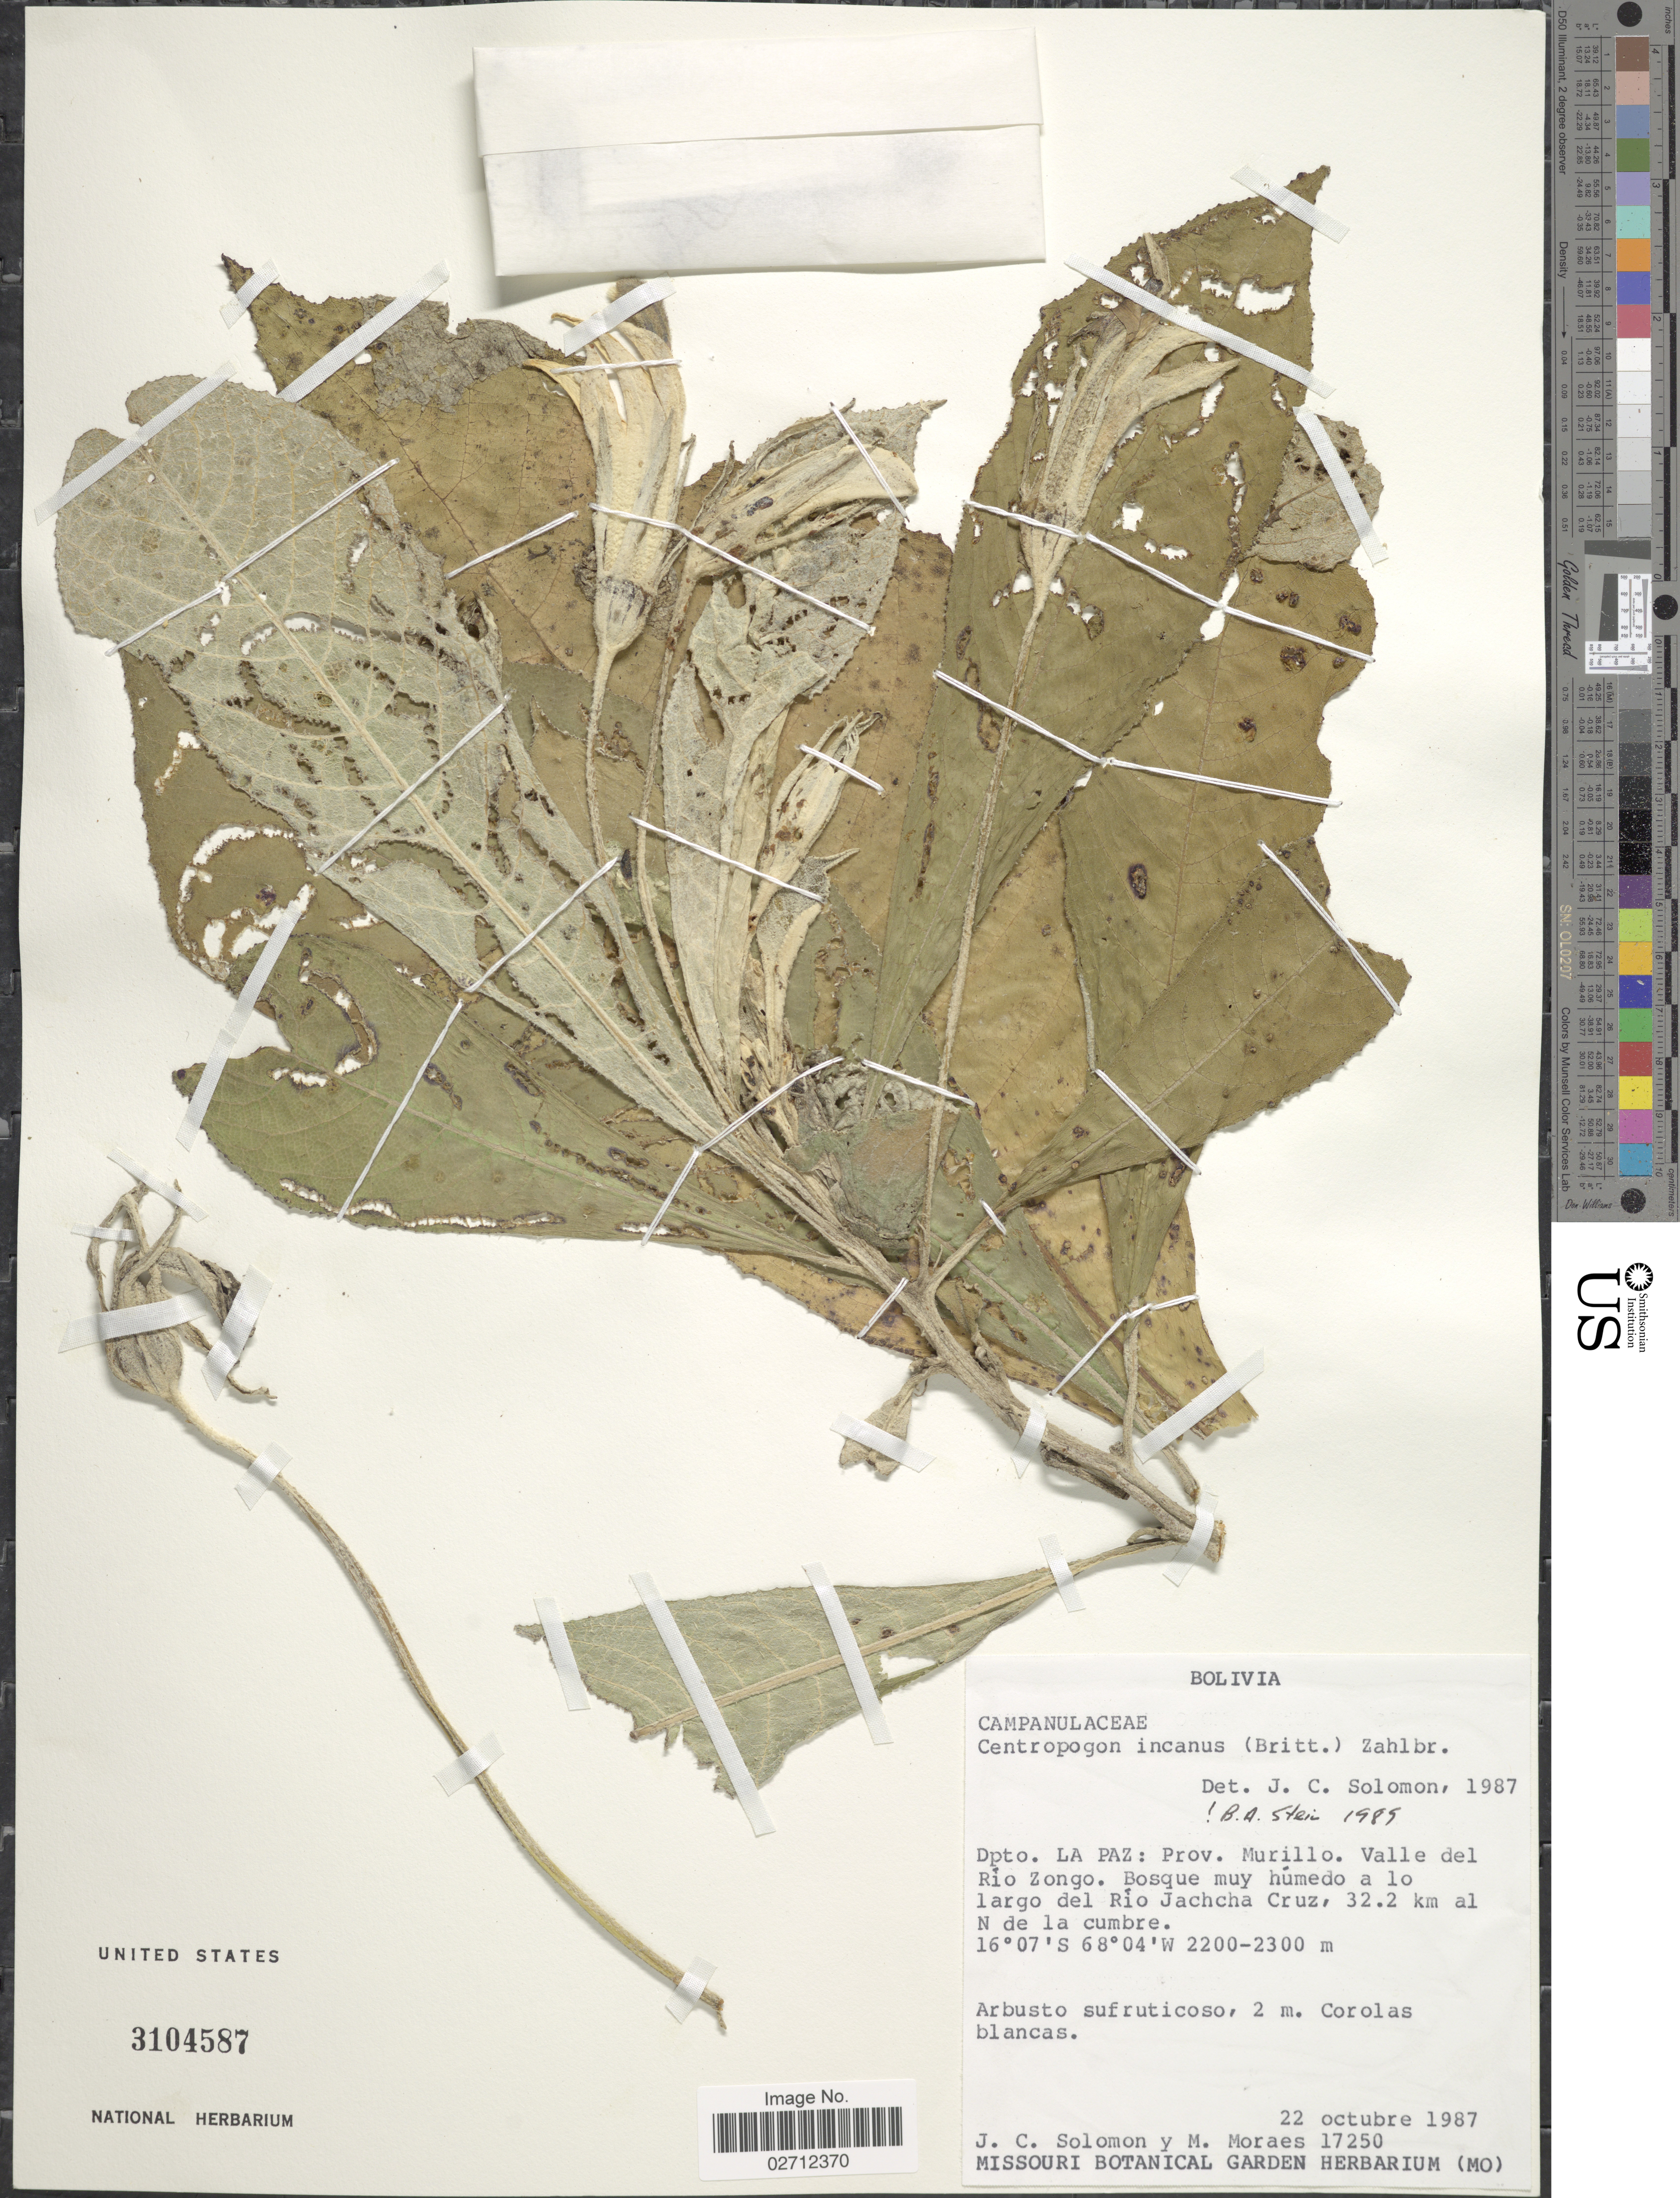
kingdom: Plantae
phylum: Tracheophyta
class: Magnoliopsida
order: Asterales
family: Campanulaceae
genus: Centropogon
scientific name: Centropogon incanus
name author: (Britton) Zahlbr.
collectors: J. C. Solomon & M. Moraes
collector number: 17250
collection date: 1987-10-22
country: Bolivia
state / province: La Paz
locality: Dpto. La Paz: Prov. Murillo. Valle del Río Zongo. Bosque muy húmedo a lo largo del Río Jachcha cruz, 32.2 km al N de la cumbre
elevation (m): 2200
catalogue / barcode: US 3104587